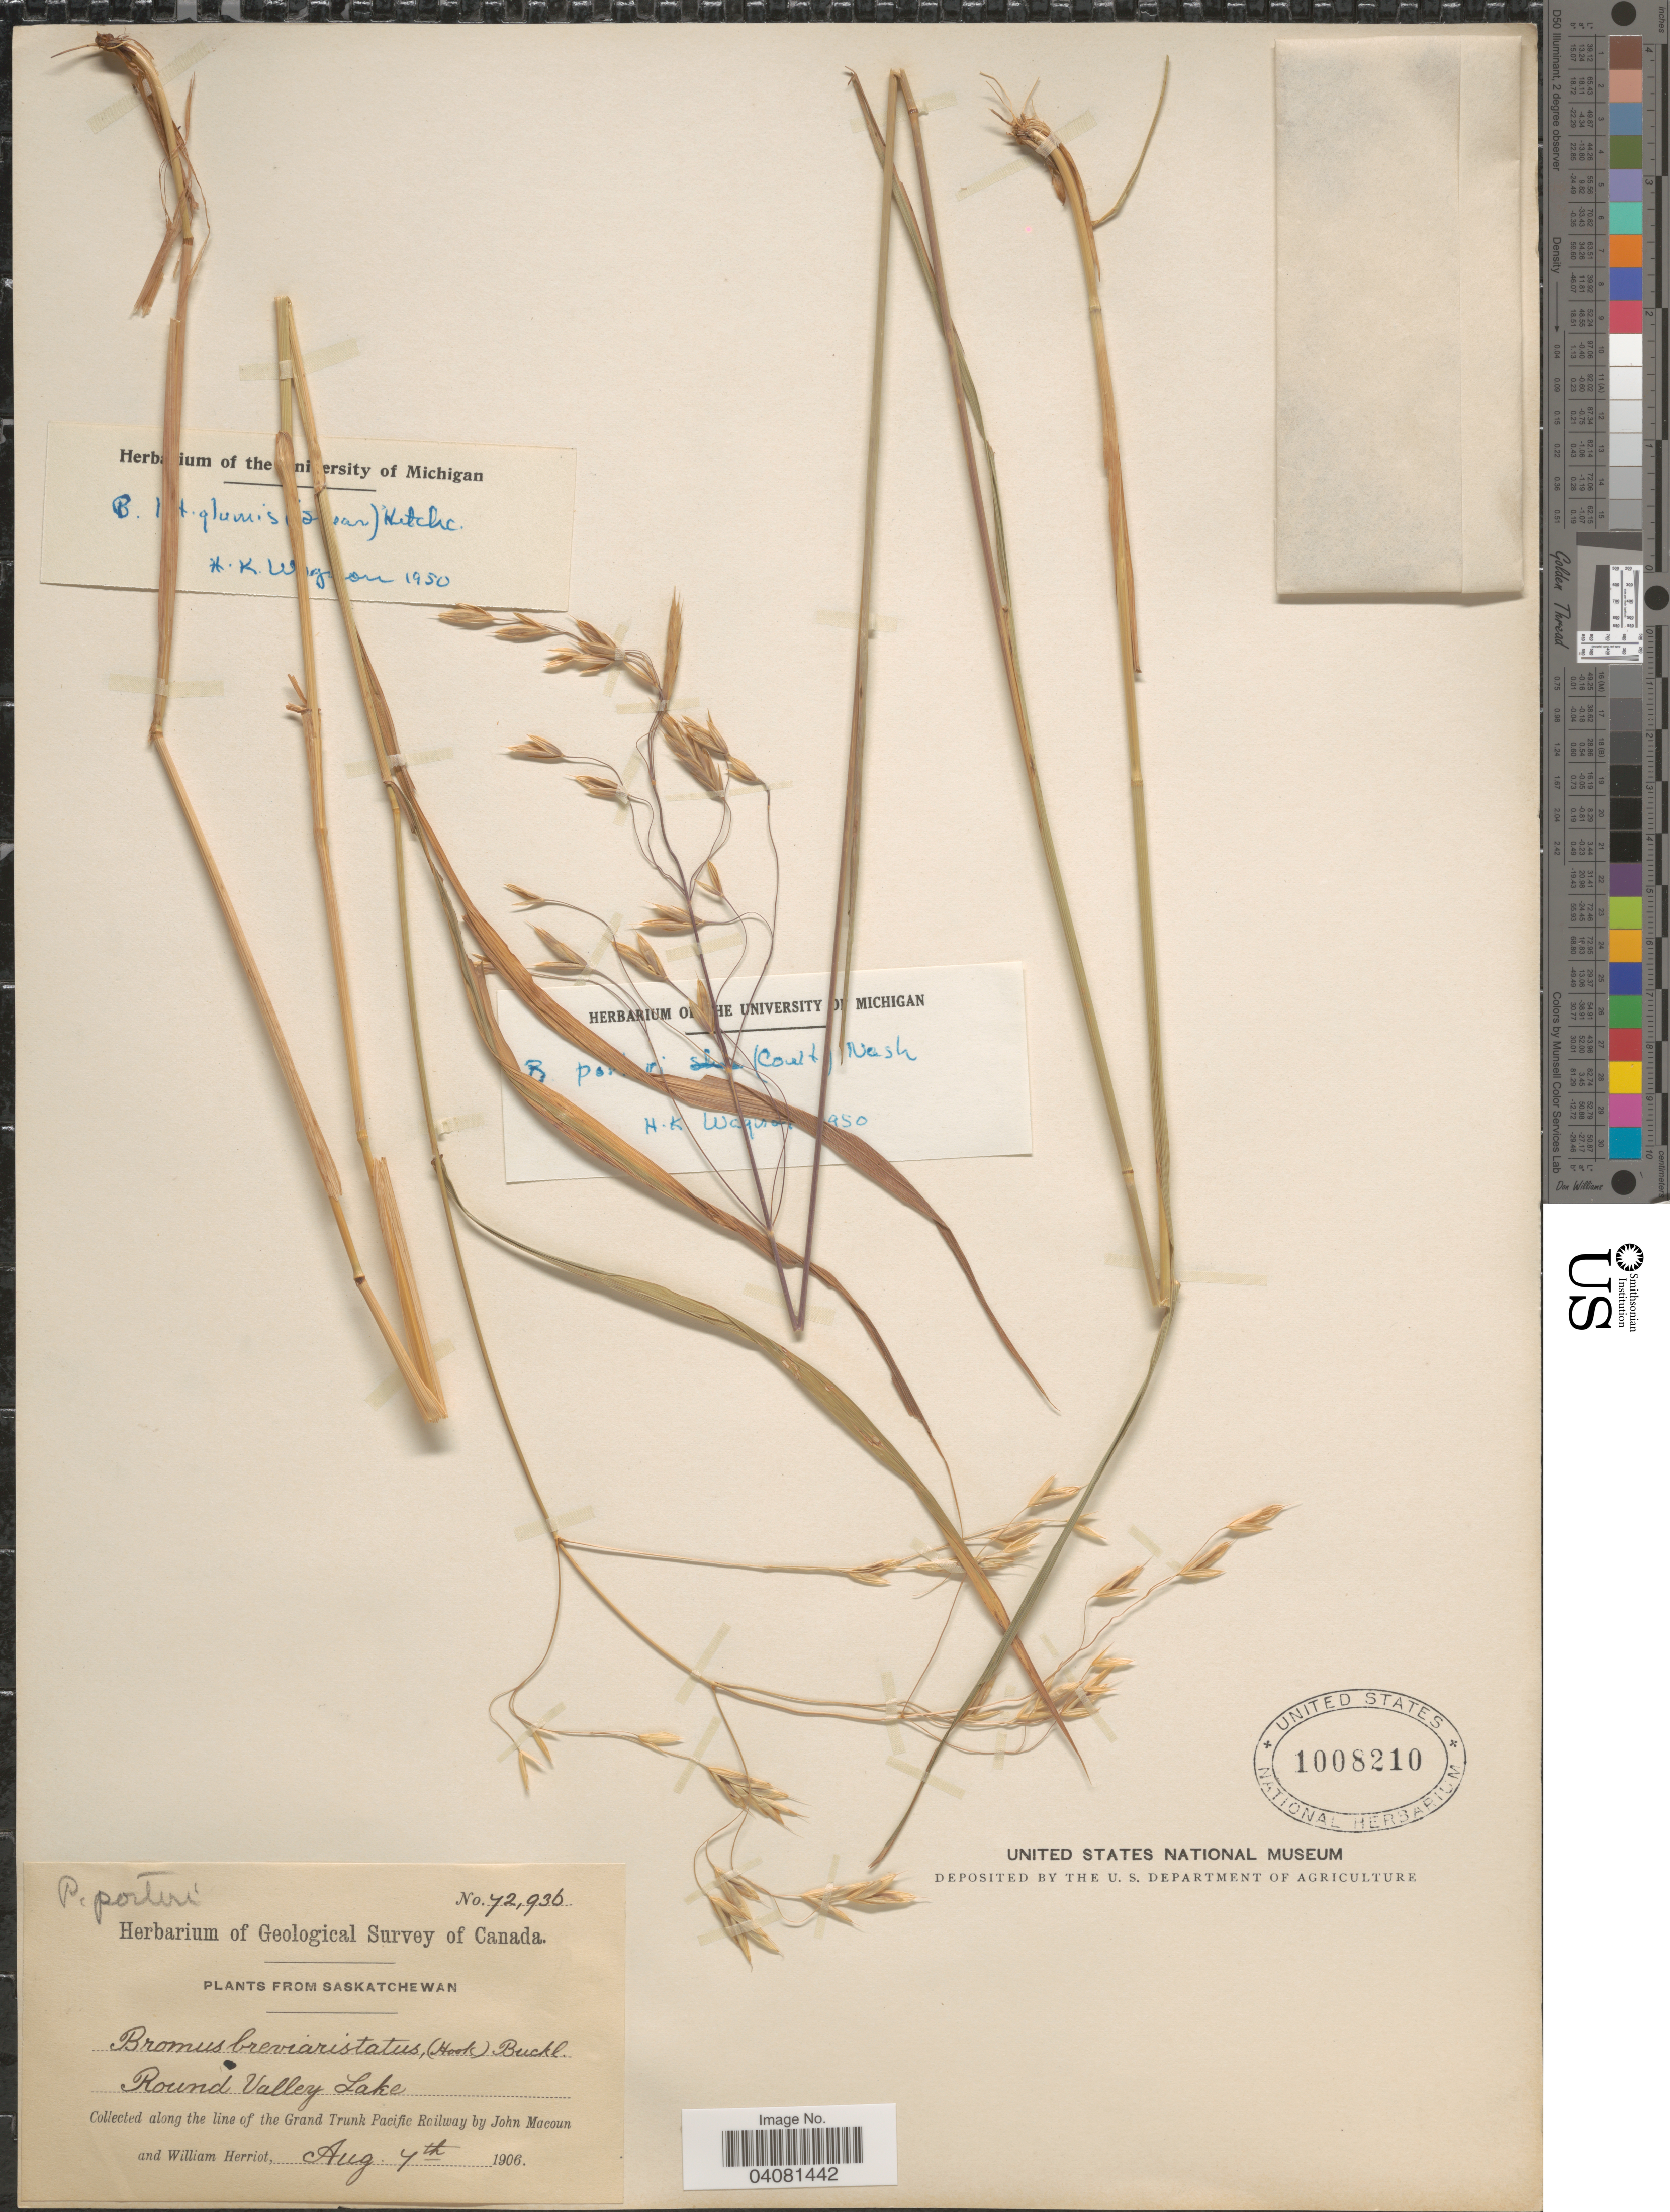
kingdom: Plantae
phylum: Tracheophyta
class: Liliopsida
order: Poales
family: Poaceae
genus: Bromus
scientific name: Bromus ciliatus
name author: L.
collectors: J. Macoun & W. Herriot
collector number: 72936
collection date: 1906-08-07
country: Canada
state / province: Saskatchewan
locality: Herbarium of Geological Survey of Canada. Round Valley Lake. Along the line of the Grand Trunk Pacific Railway.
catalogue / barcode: US 1008210